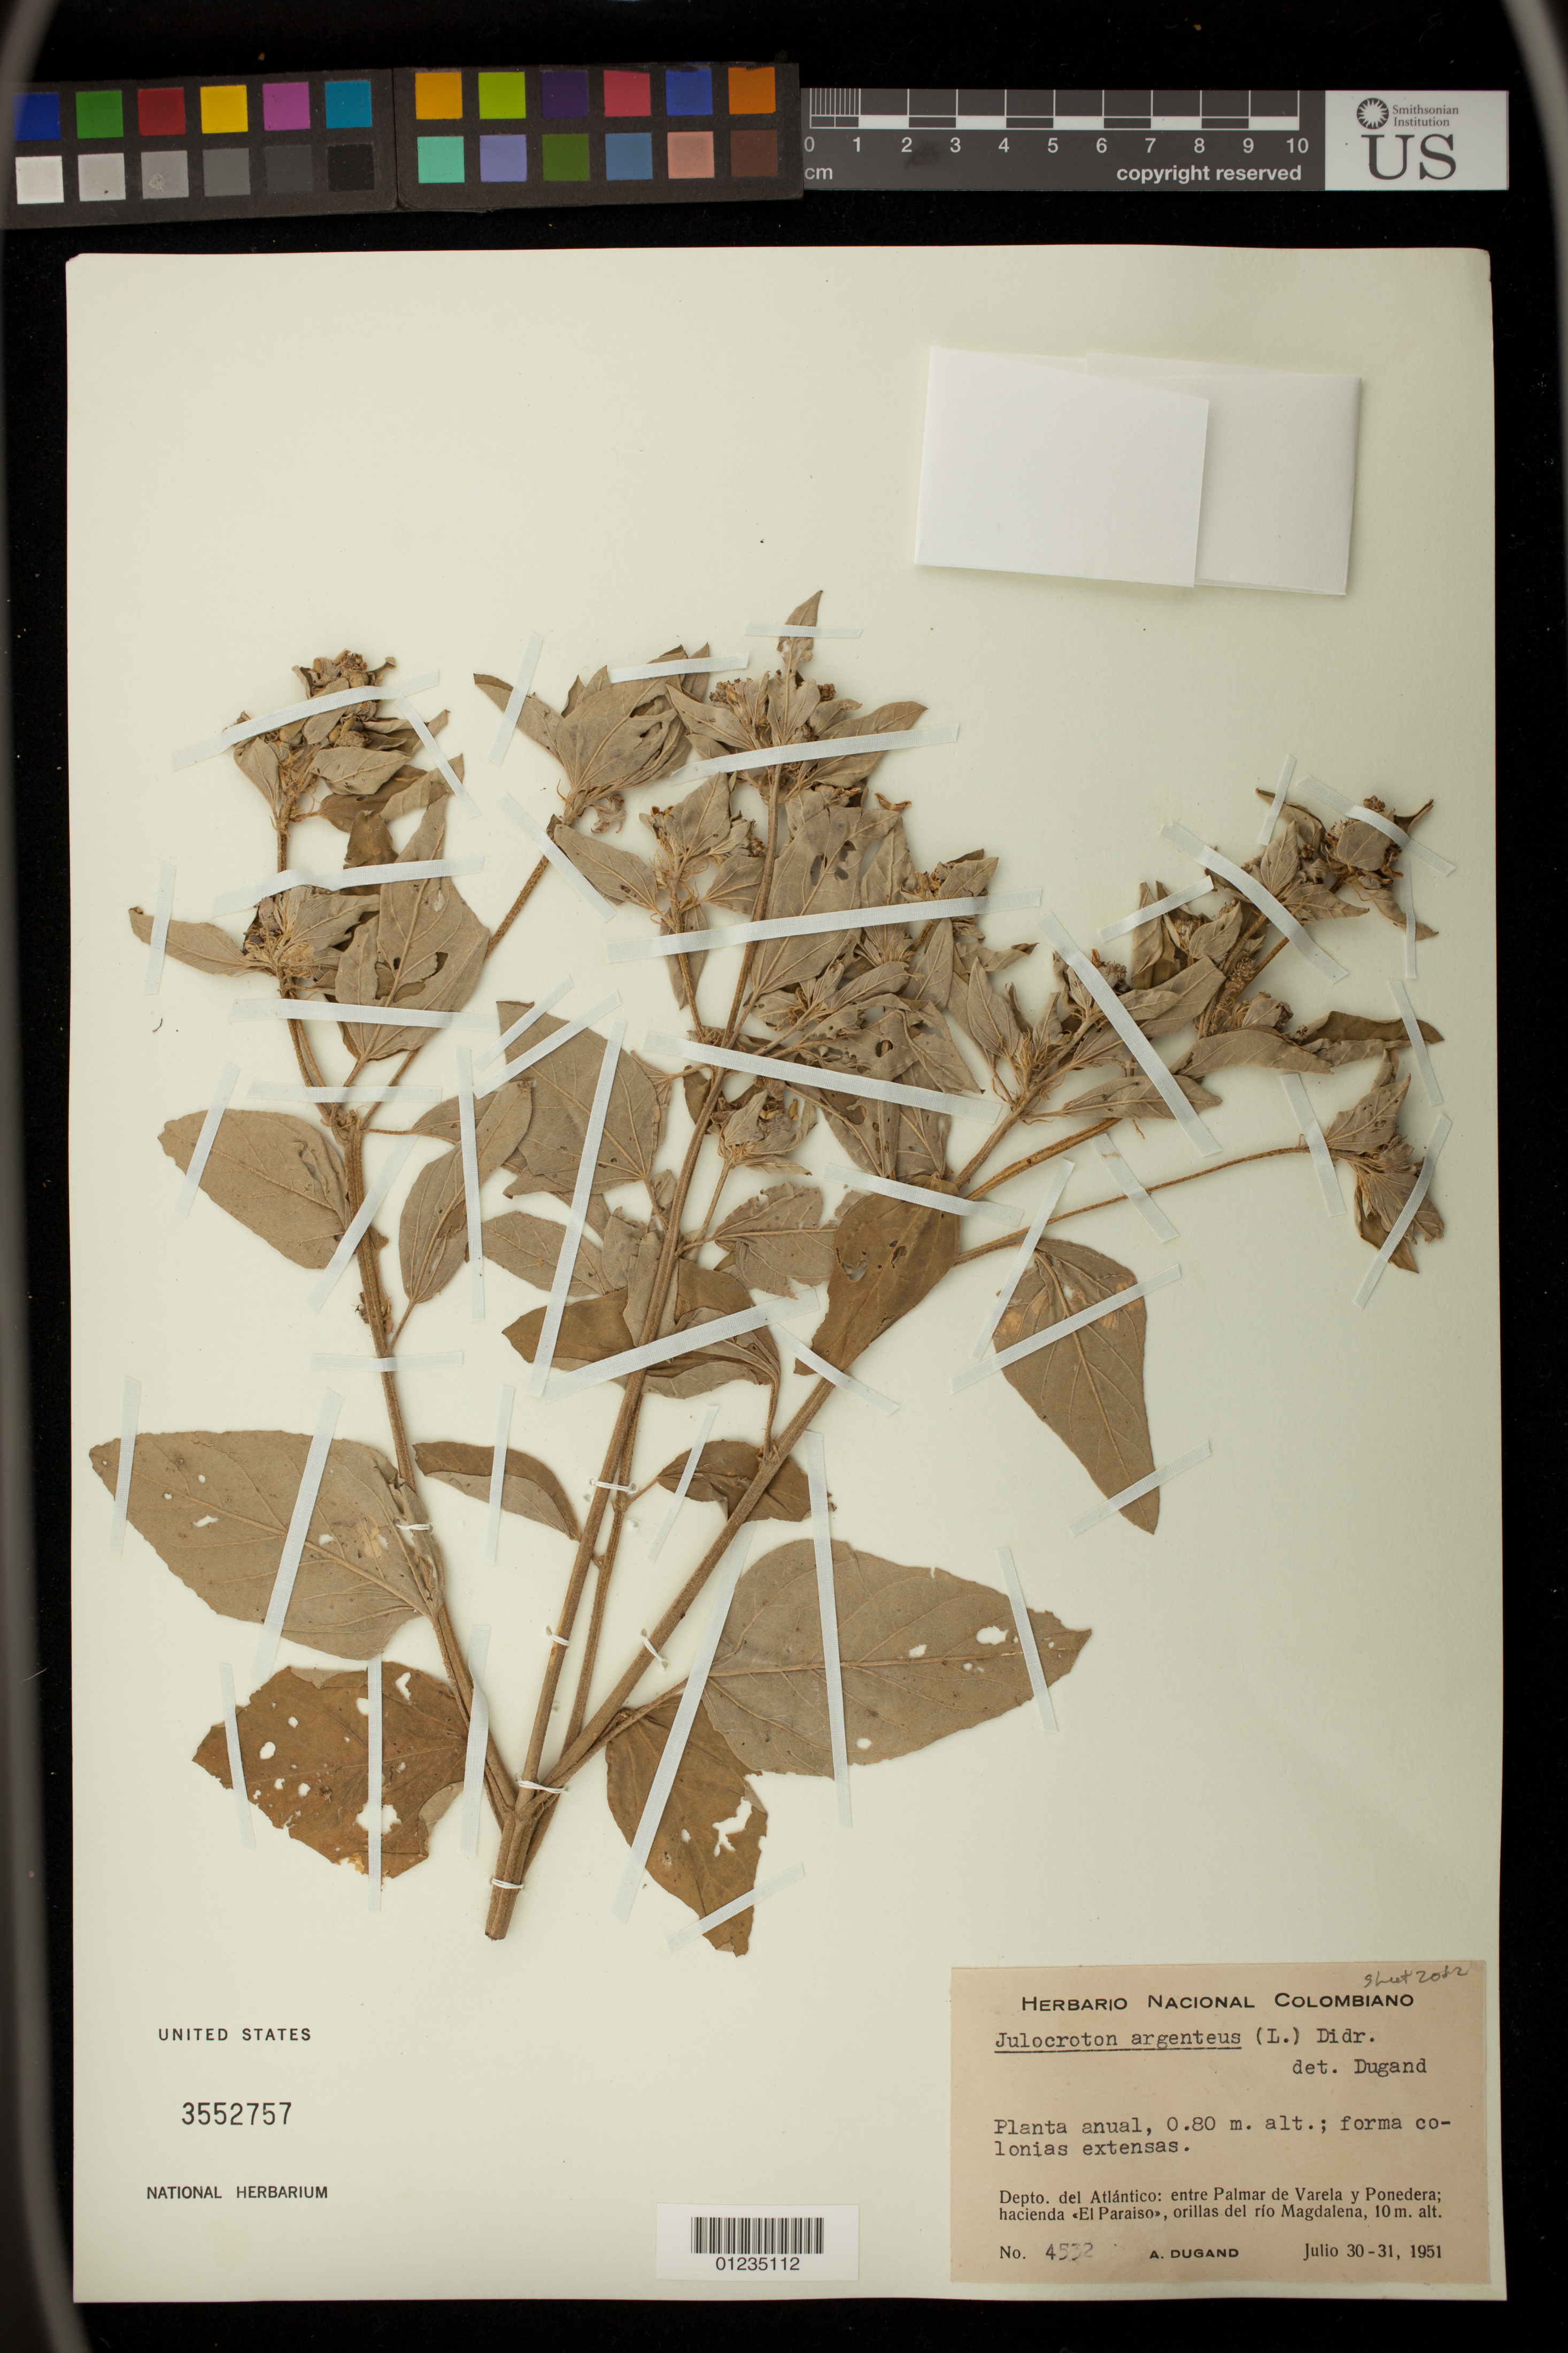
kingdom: Plantae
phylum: Tracheophyta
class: Magnoliopsida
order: Malpighiales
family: Euphorbiaceae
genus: Julocroton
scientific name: Julocroton argenteus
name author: (L.) Didr.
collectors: A. Dugand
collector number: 4532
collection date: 1951-07-30/1951-07-31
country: Colombia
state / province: Atlántico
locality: Depto. del Atlantico: entre Palmar de Varela y Pon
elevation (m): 10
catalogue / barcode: US 3552757